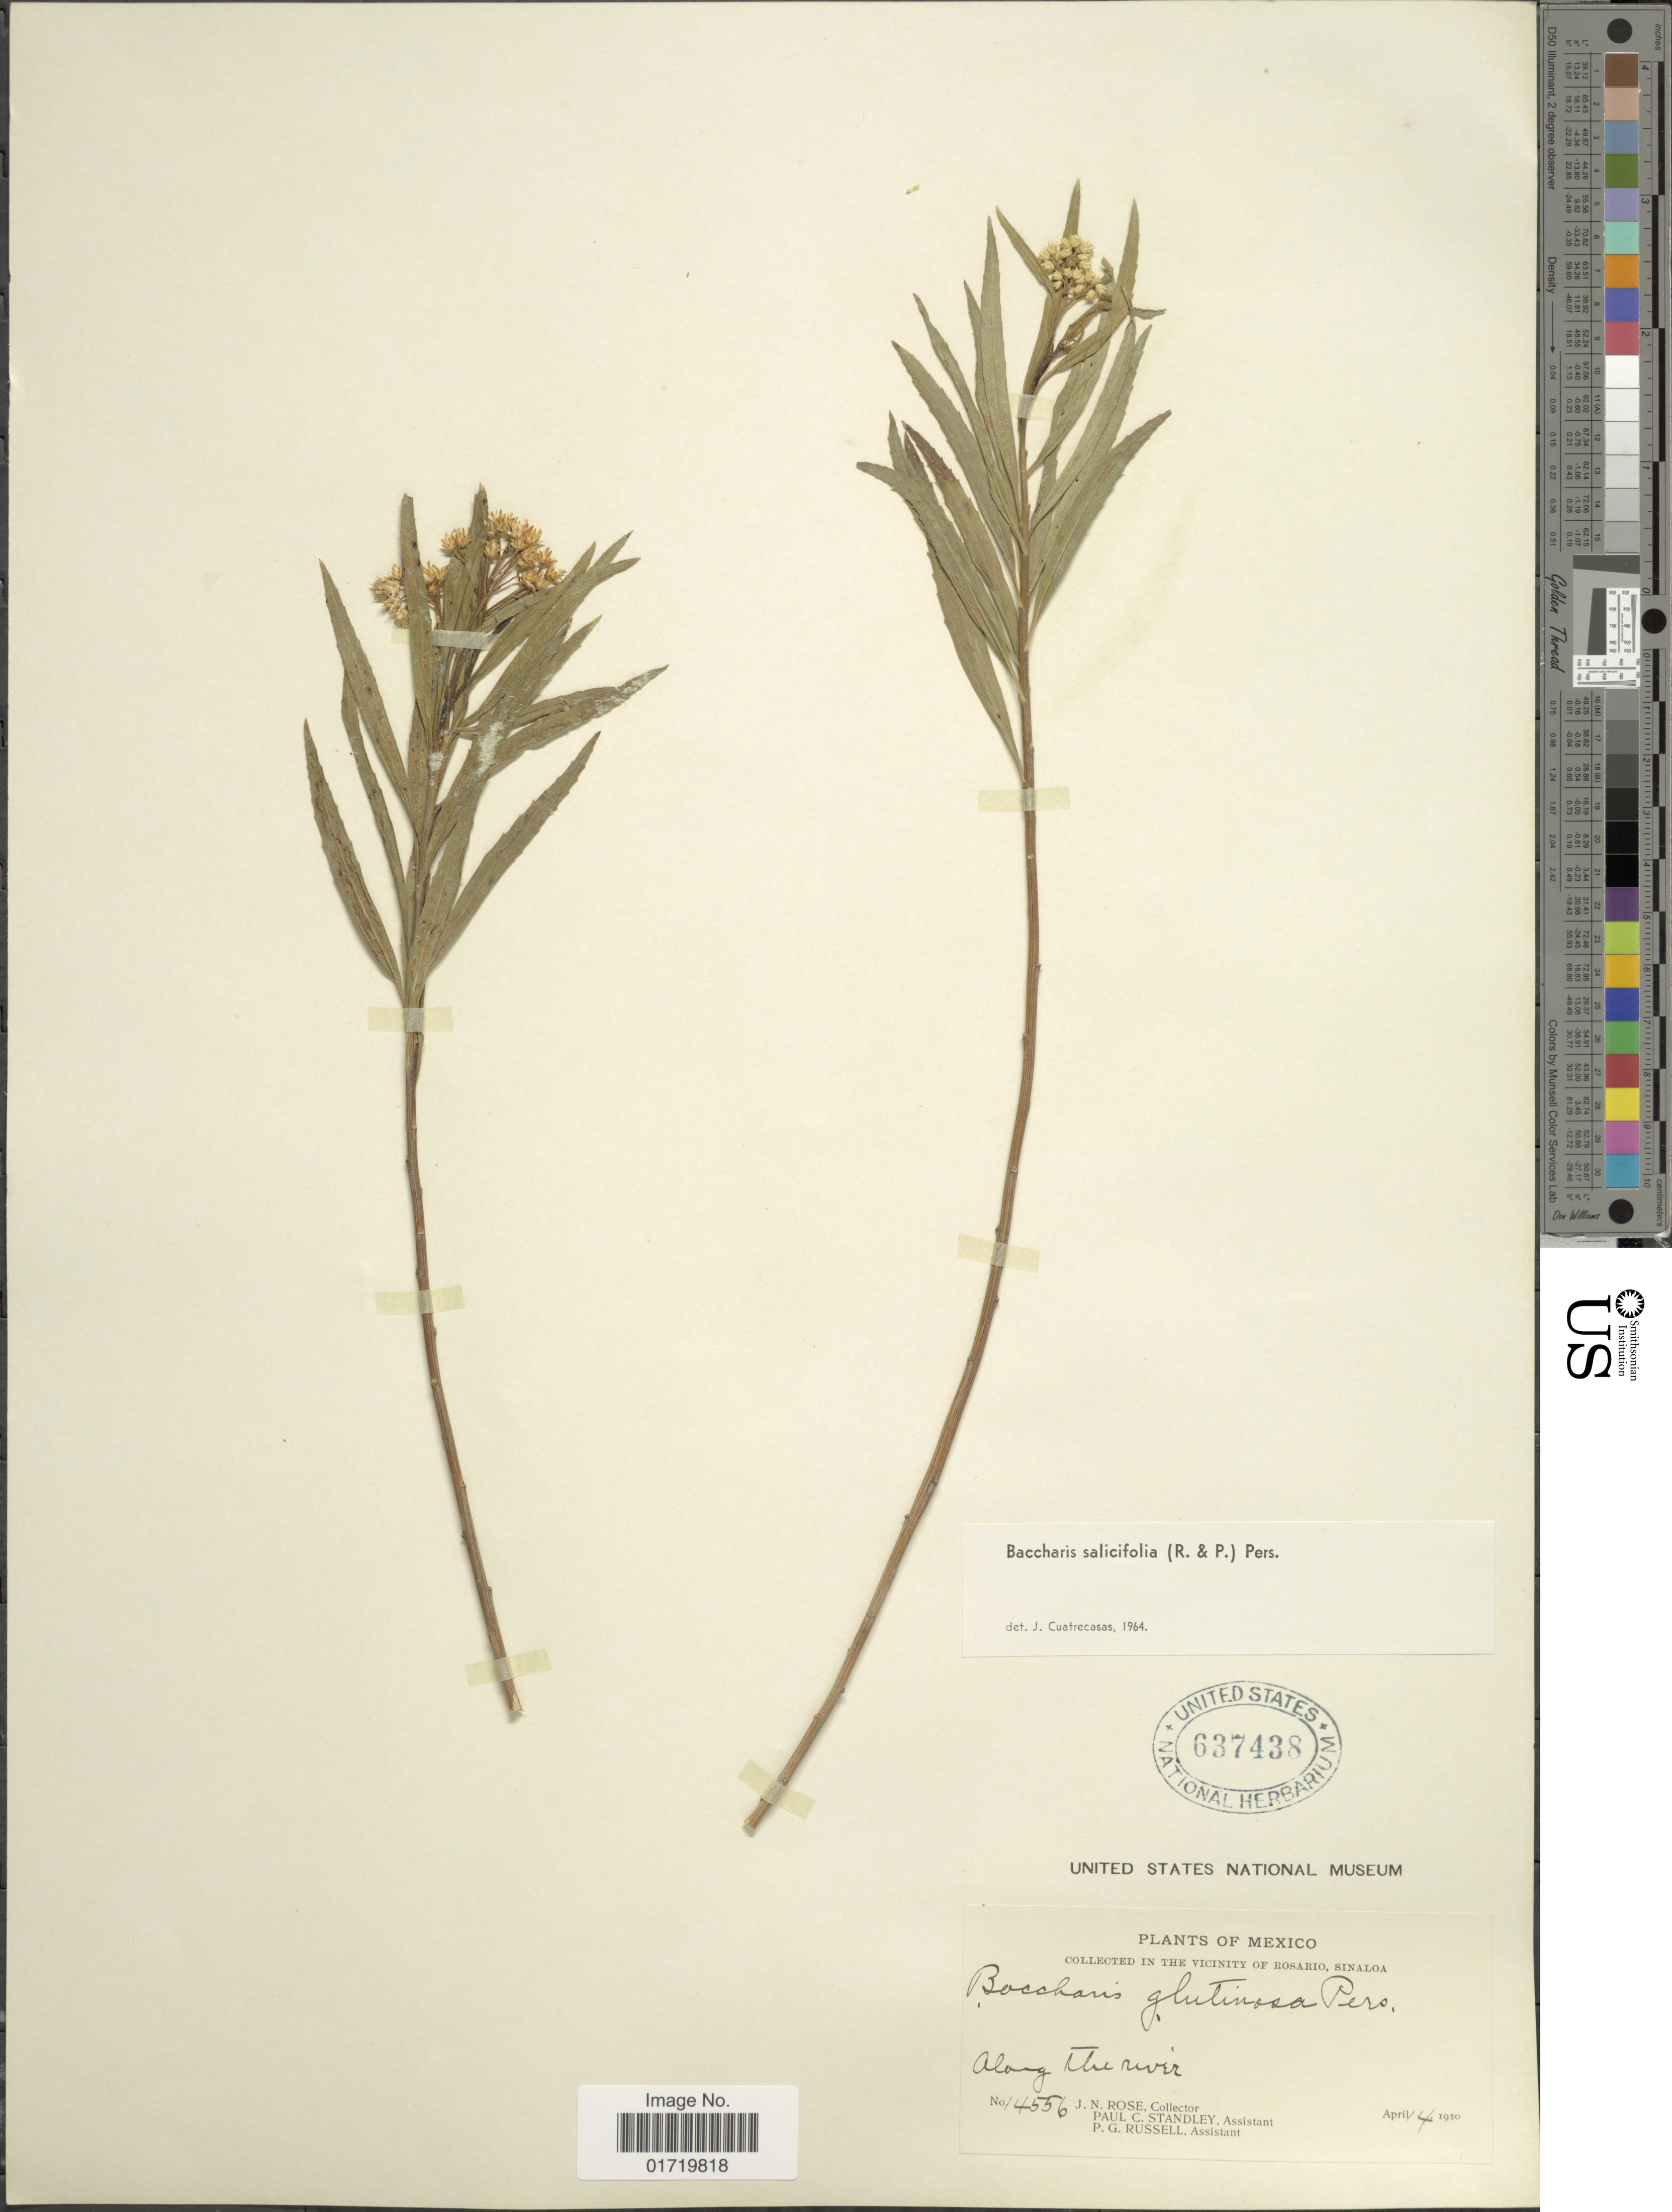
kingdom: Plantae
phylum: Tracheophyta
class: Magnoliopsida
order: Asterales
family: Asteraceae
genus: Baccharis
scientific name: Baccharis salicifolia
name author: (Ruiz & Pav.) Pers.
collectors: J. N. Rose, P. C. Standley & P. G. Russell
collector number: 14556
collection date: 1910-04-14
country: Mexico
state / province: Sinaloa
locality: Vicinity of Rosario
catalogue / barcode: US 637438